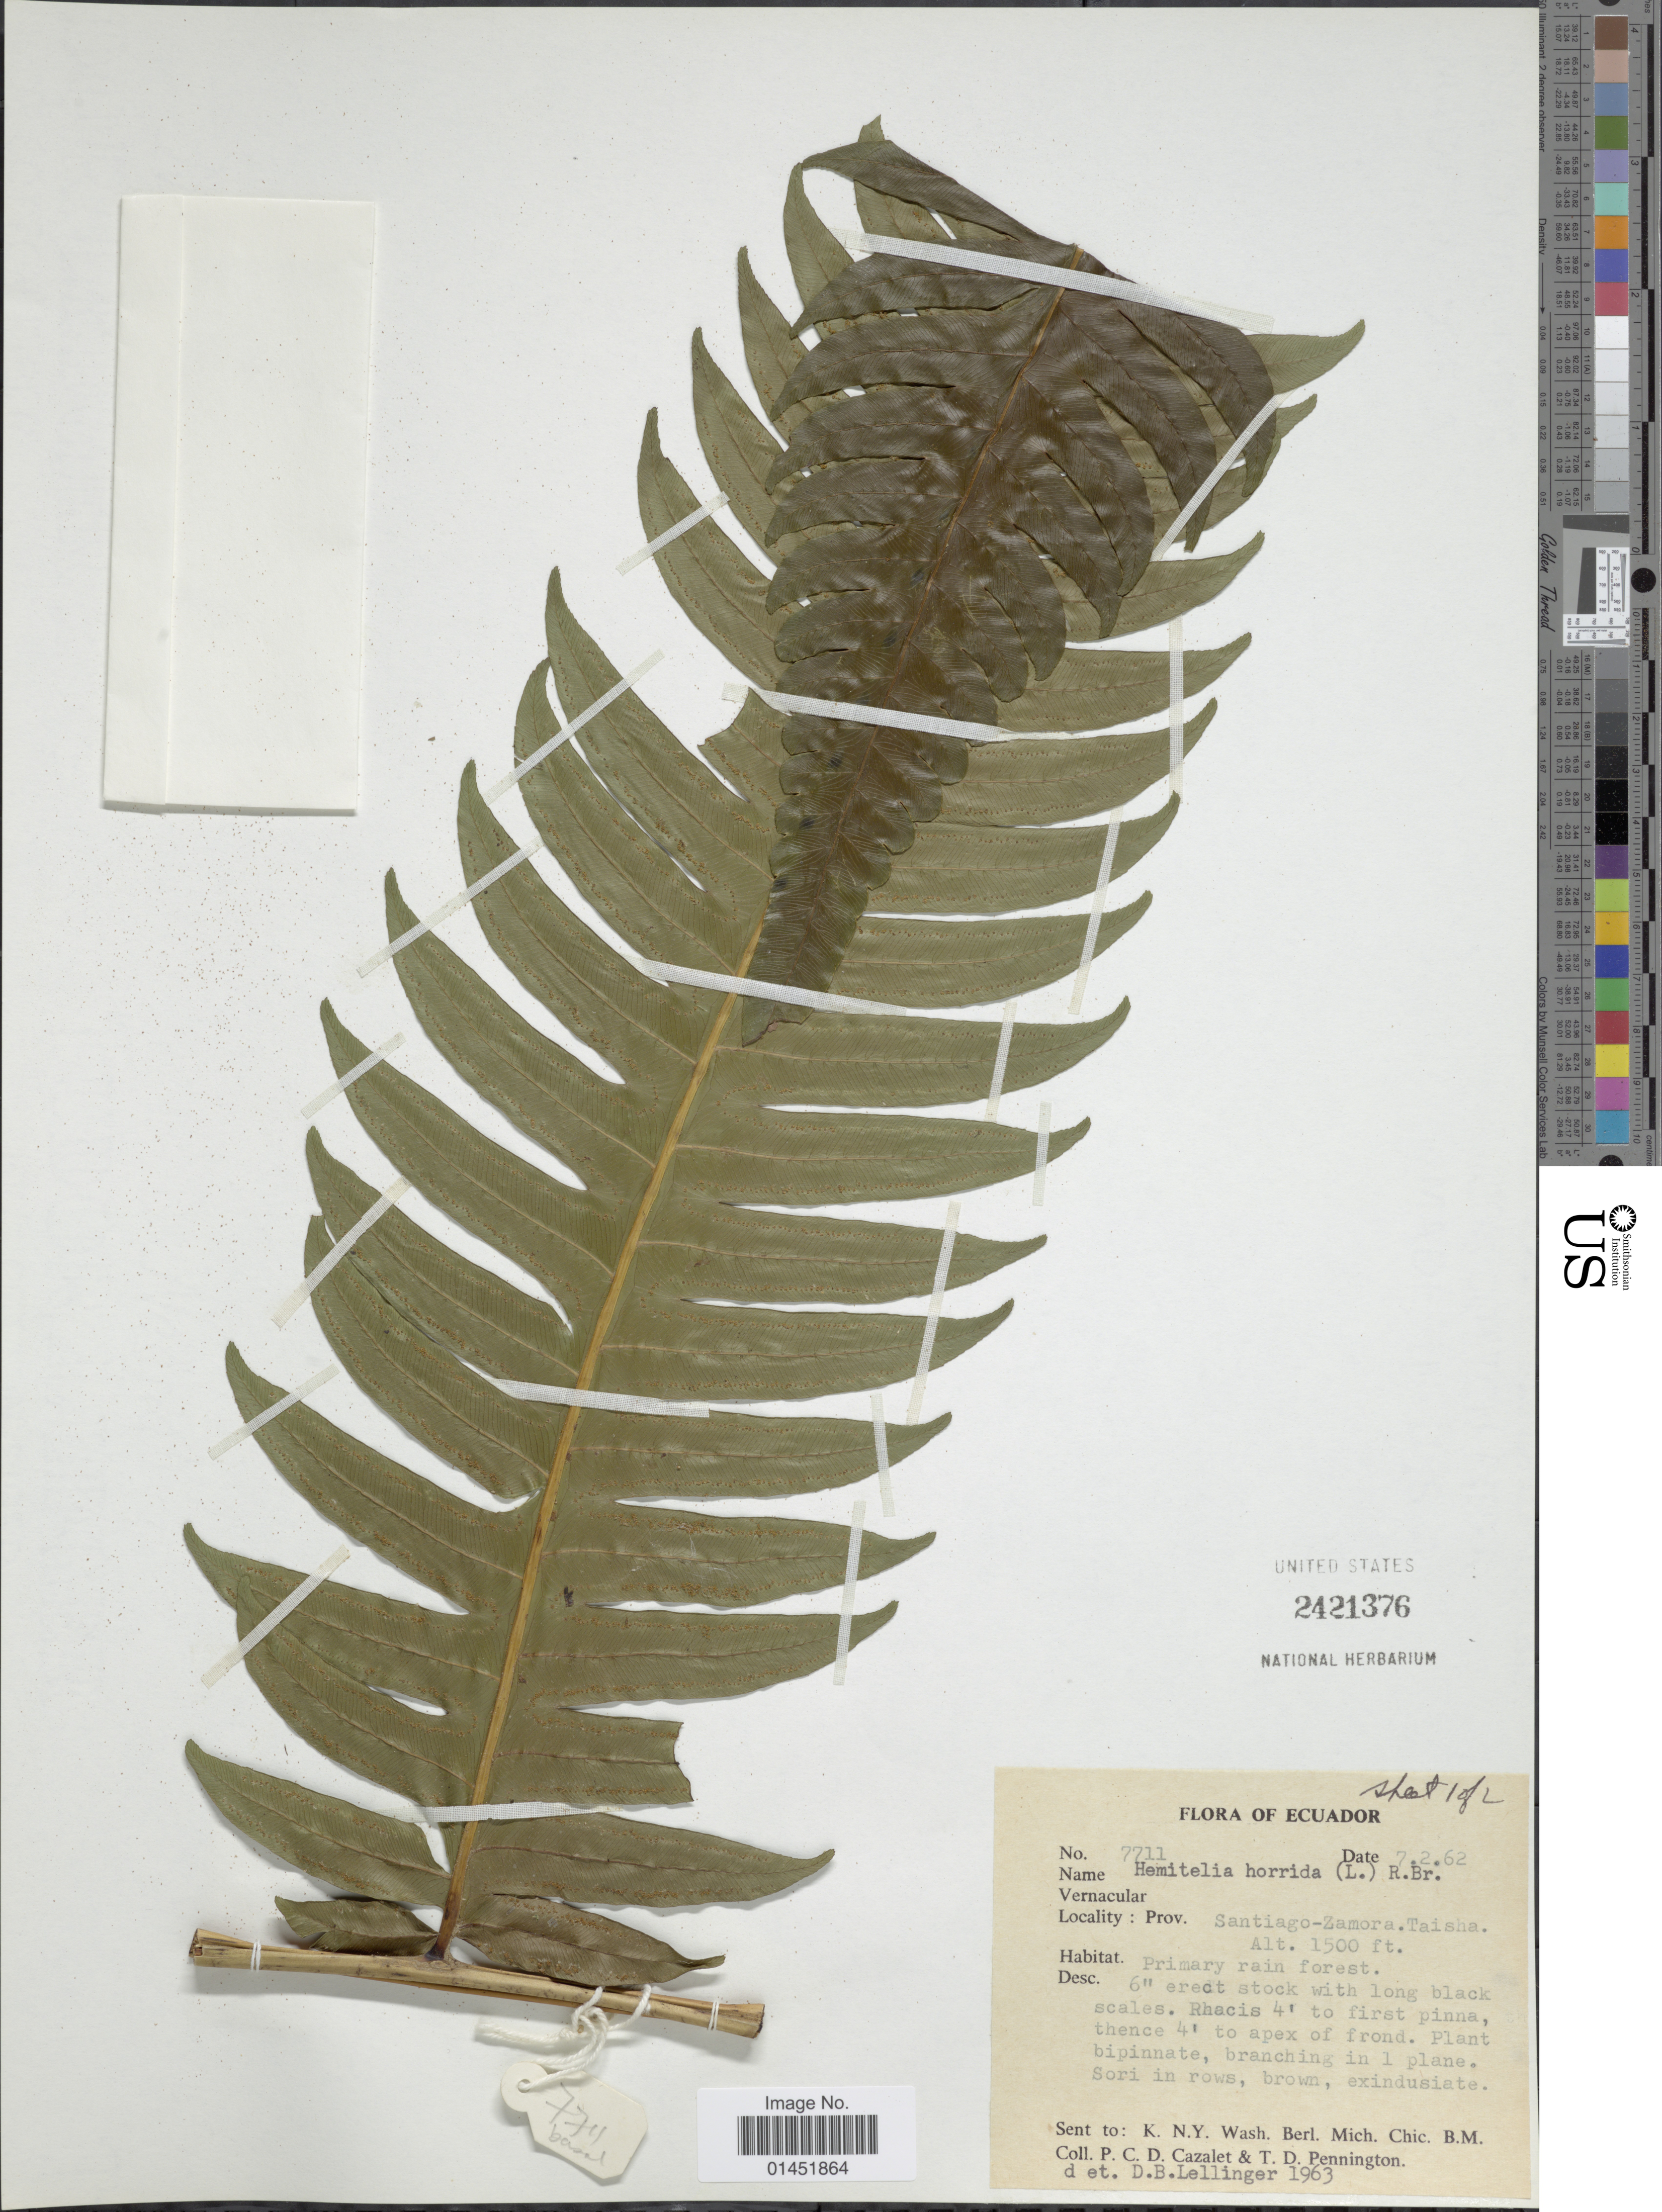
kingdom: Plantae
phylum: Tracheophyta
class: Polypodiopsida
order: Cyatheales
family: Cyatheaceae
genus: Cyathea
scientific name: Cyathea horrida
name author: (L.) Sm.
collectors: P. C. D. Cazalet & T. D. Pennington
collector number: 7711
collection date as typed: Transcribed d/m/y: 7/2/62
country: Ecuador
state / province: Zamora-Chinchipe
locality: Prov. Santiago-Zamora. Taisha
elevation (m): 457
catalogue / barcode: US 2421376